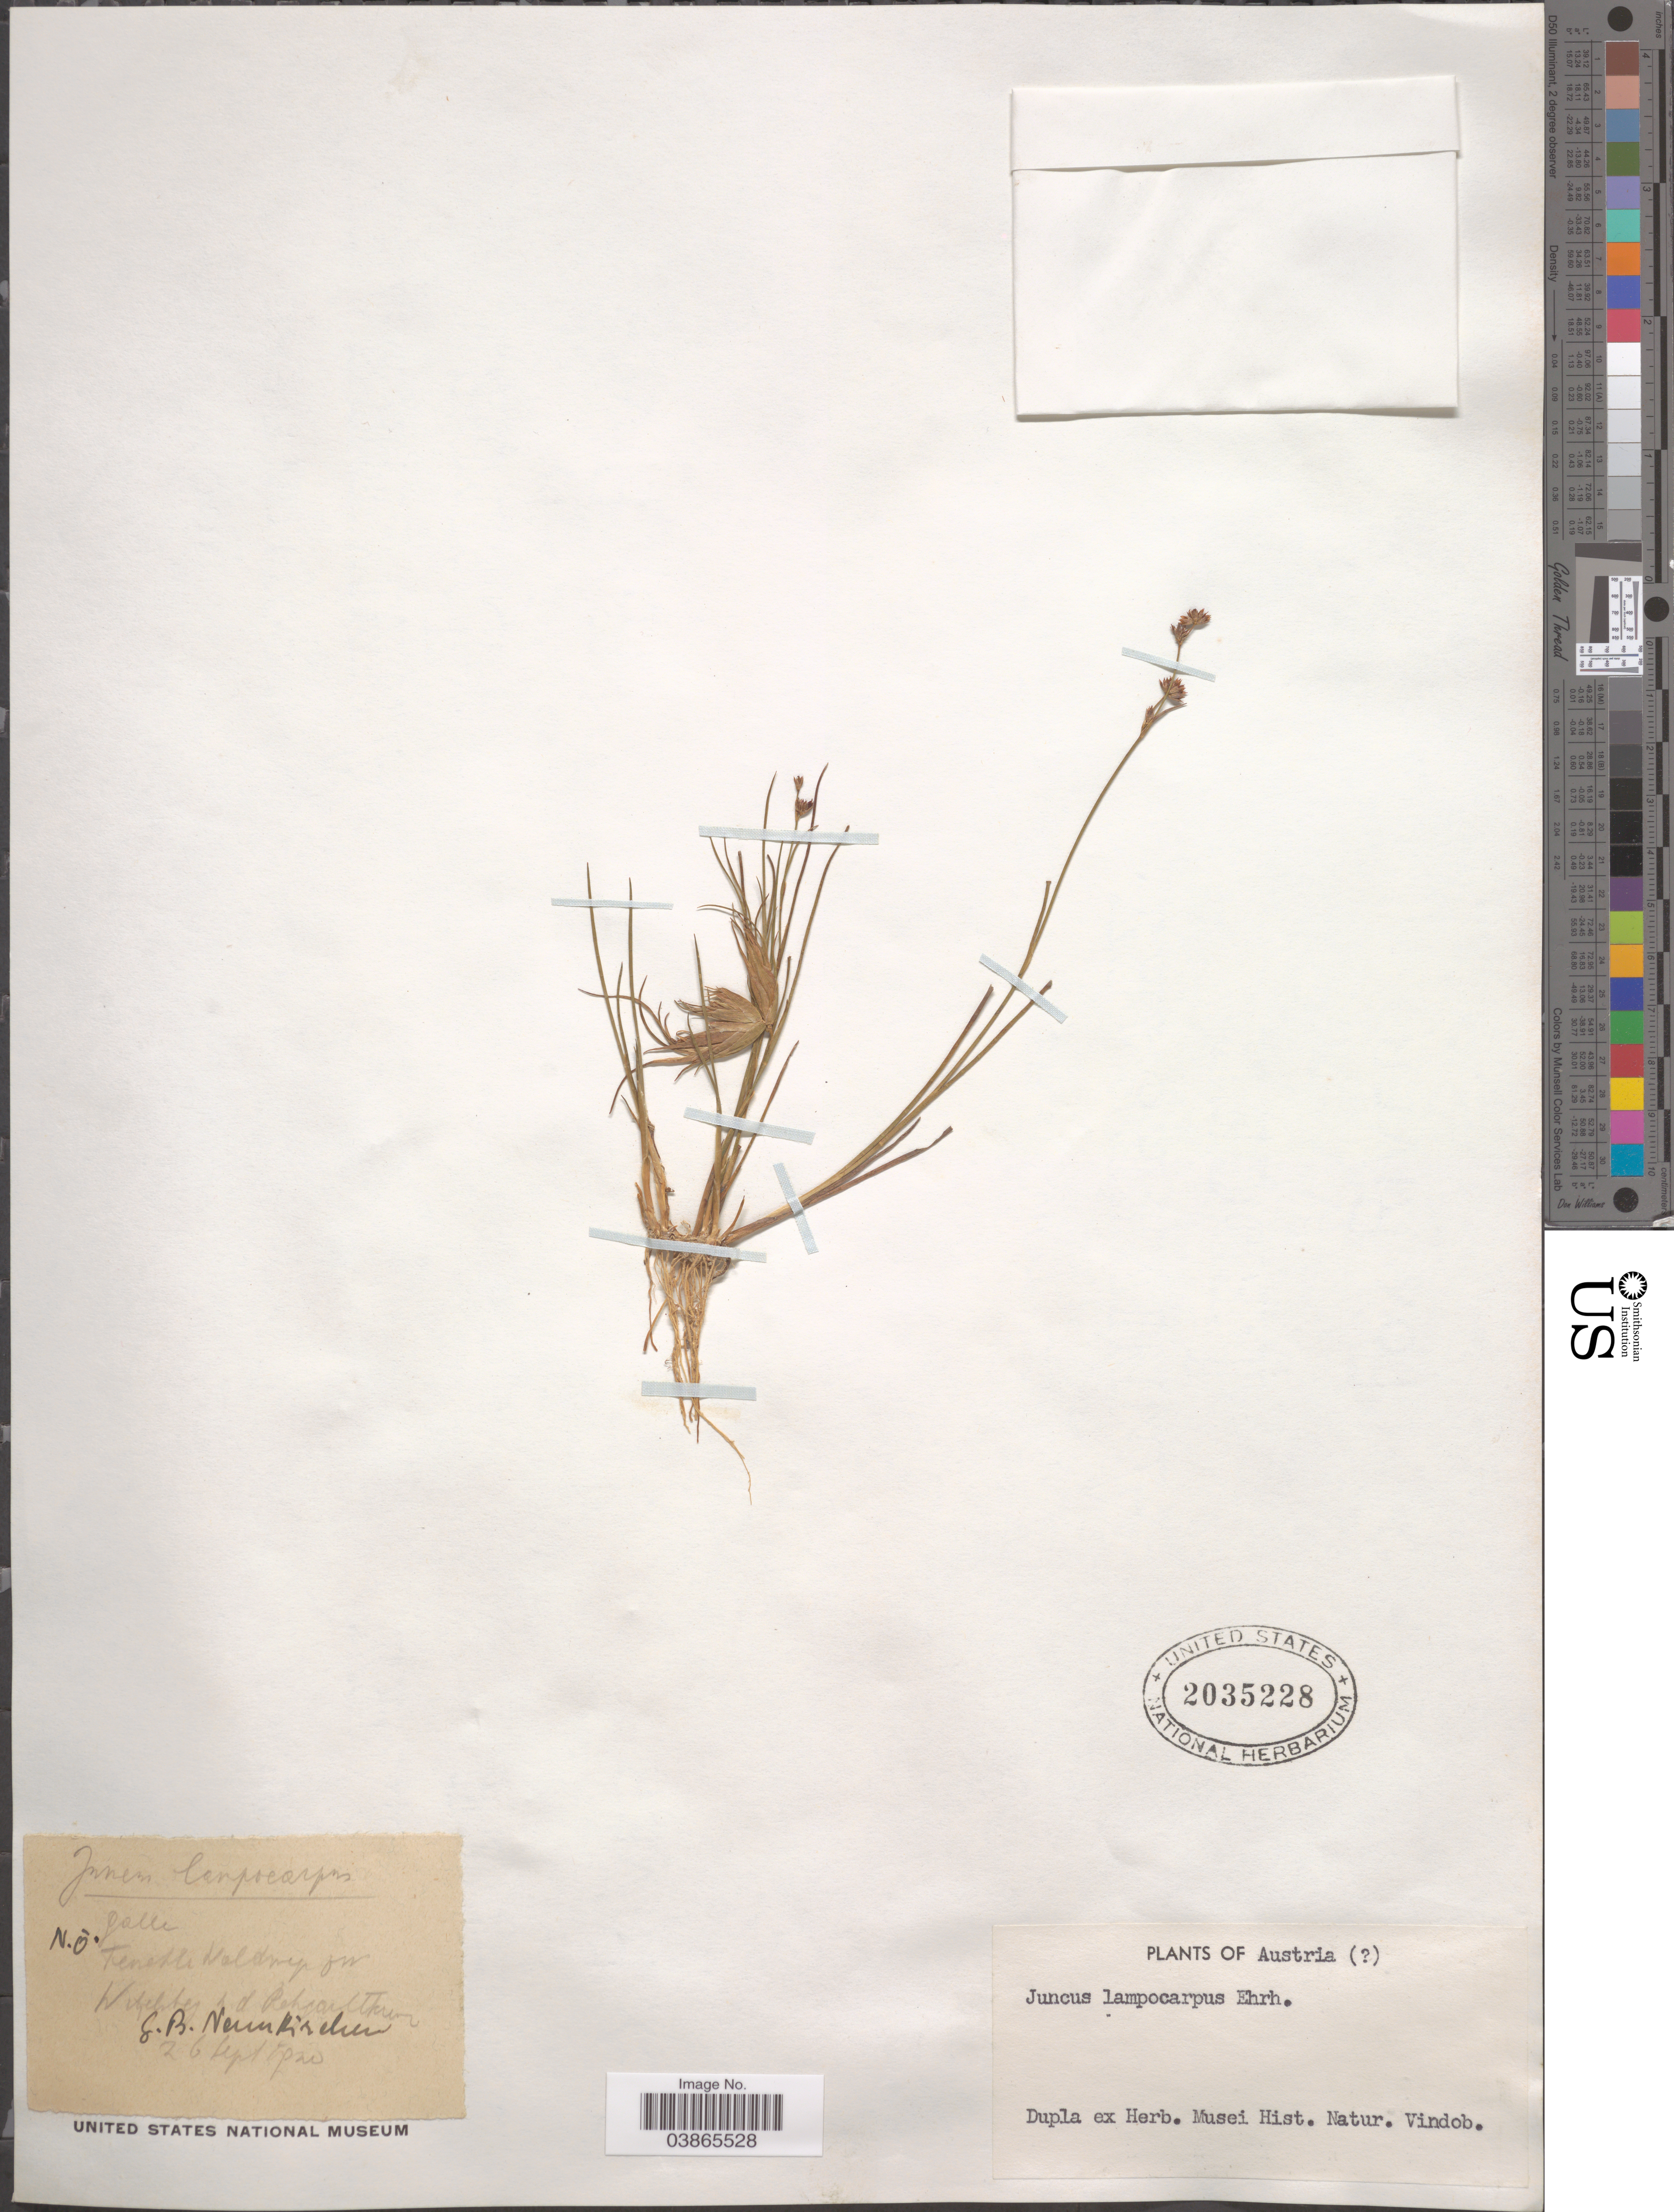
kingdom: Plantae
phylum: Tracheophyta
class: Liliopsida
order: Poales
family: Juncaceae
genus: Juncus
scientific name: Juncus lampocarpus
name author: Ehrh.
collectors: G. Neunkirchen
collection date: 1920-09-26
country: Austria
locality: Witelteg r.d. Rehjaltkun. [interpreted]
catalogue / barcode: US 2035228